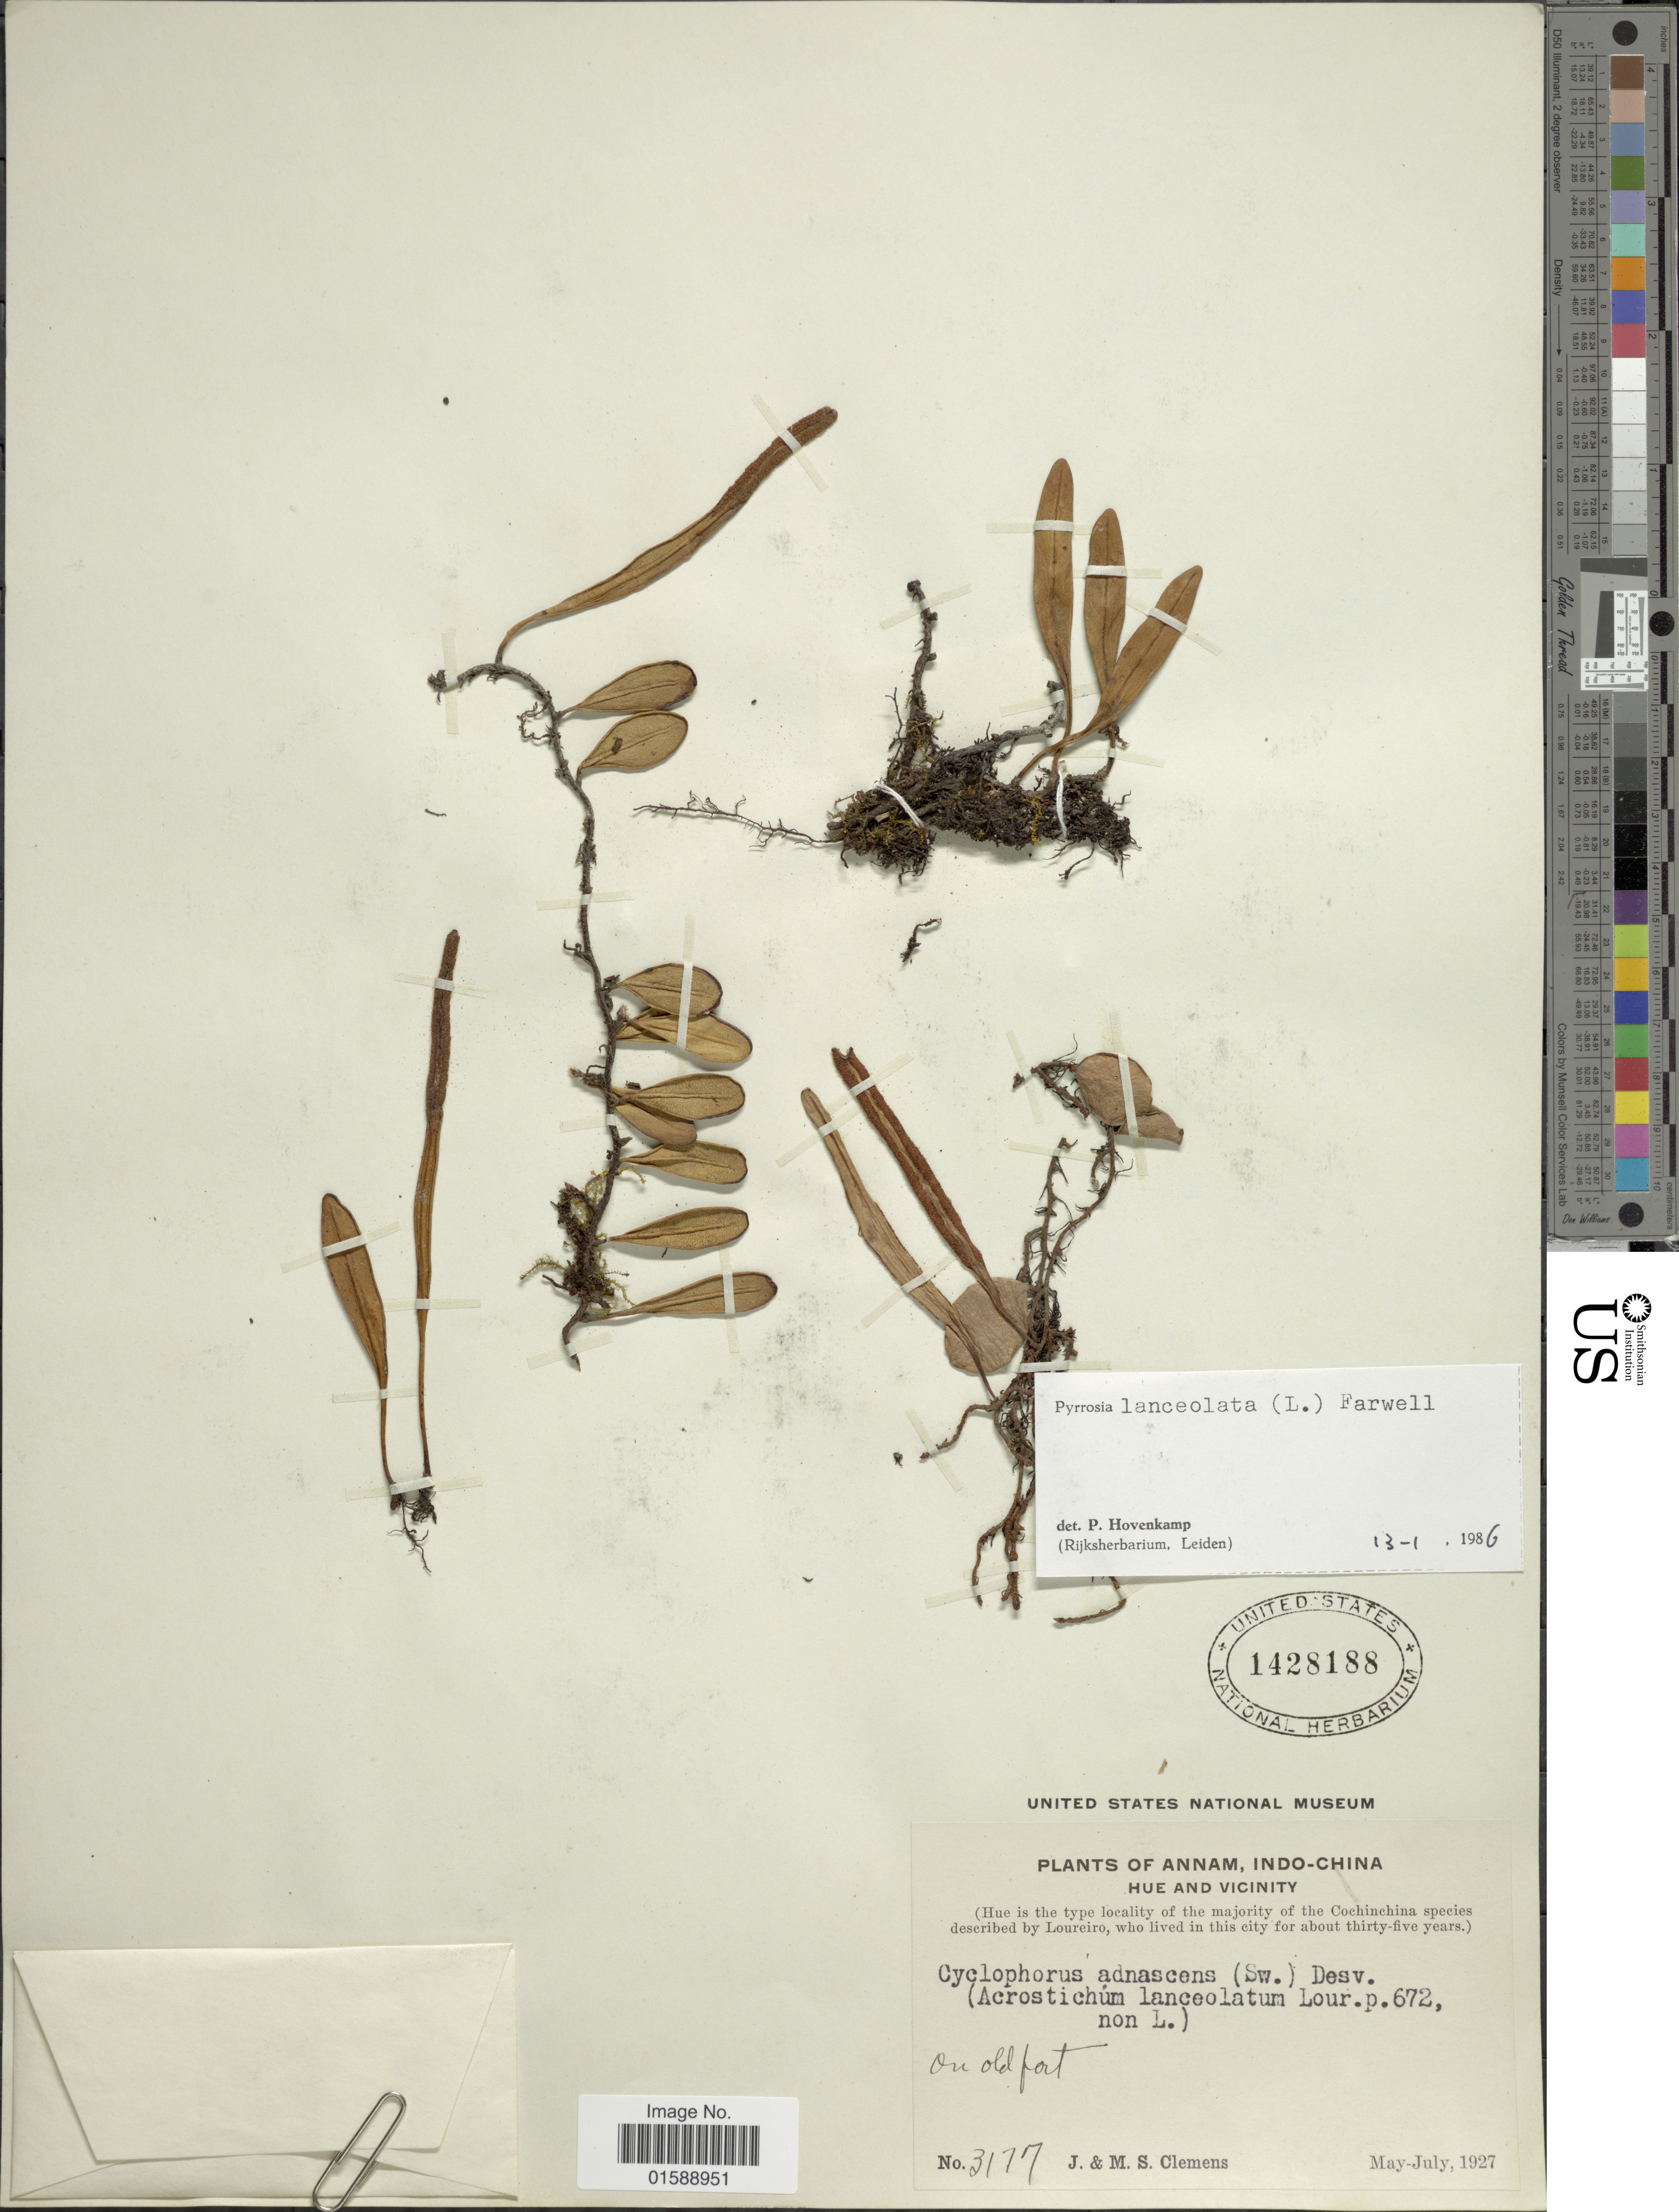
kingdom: Plantae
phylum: Tracheophyta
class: Polypodiopsida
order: Polypodiales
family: Polypodiaceae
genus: Pyrrosia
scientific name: Pyrrosia lanceolata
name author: (L.) Farw.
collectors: J. Clemens & M. S. Clemens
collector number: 3177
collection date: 1927-05/1927-07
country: Vietnam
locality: Annam, Indo-China. Hue and vicinity. An old fort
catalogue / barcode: US 1428188